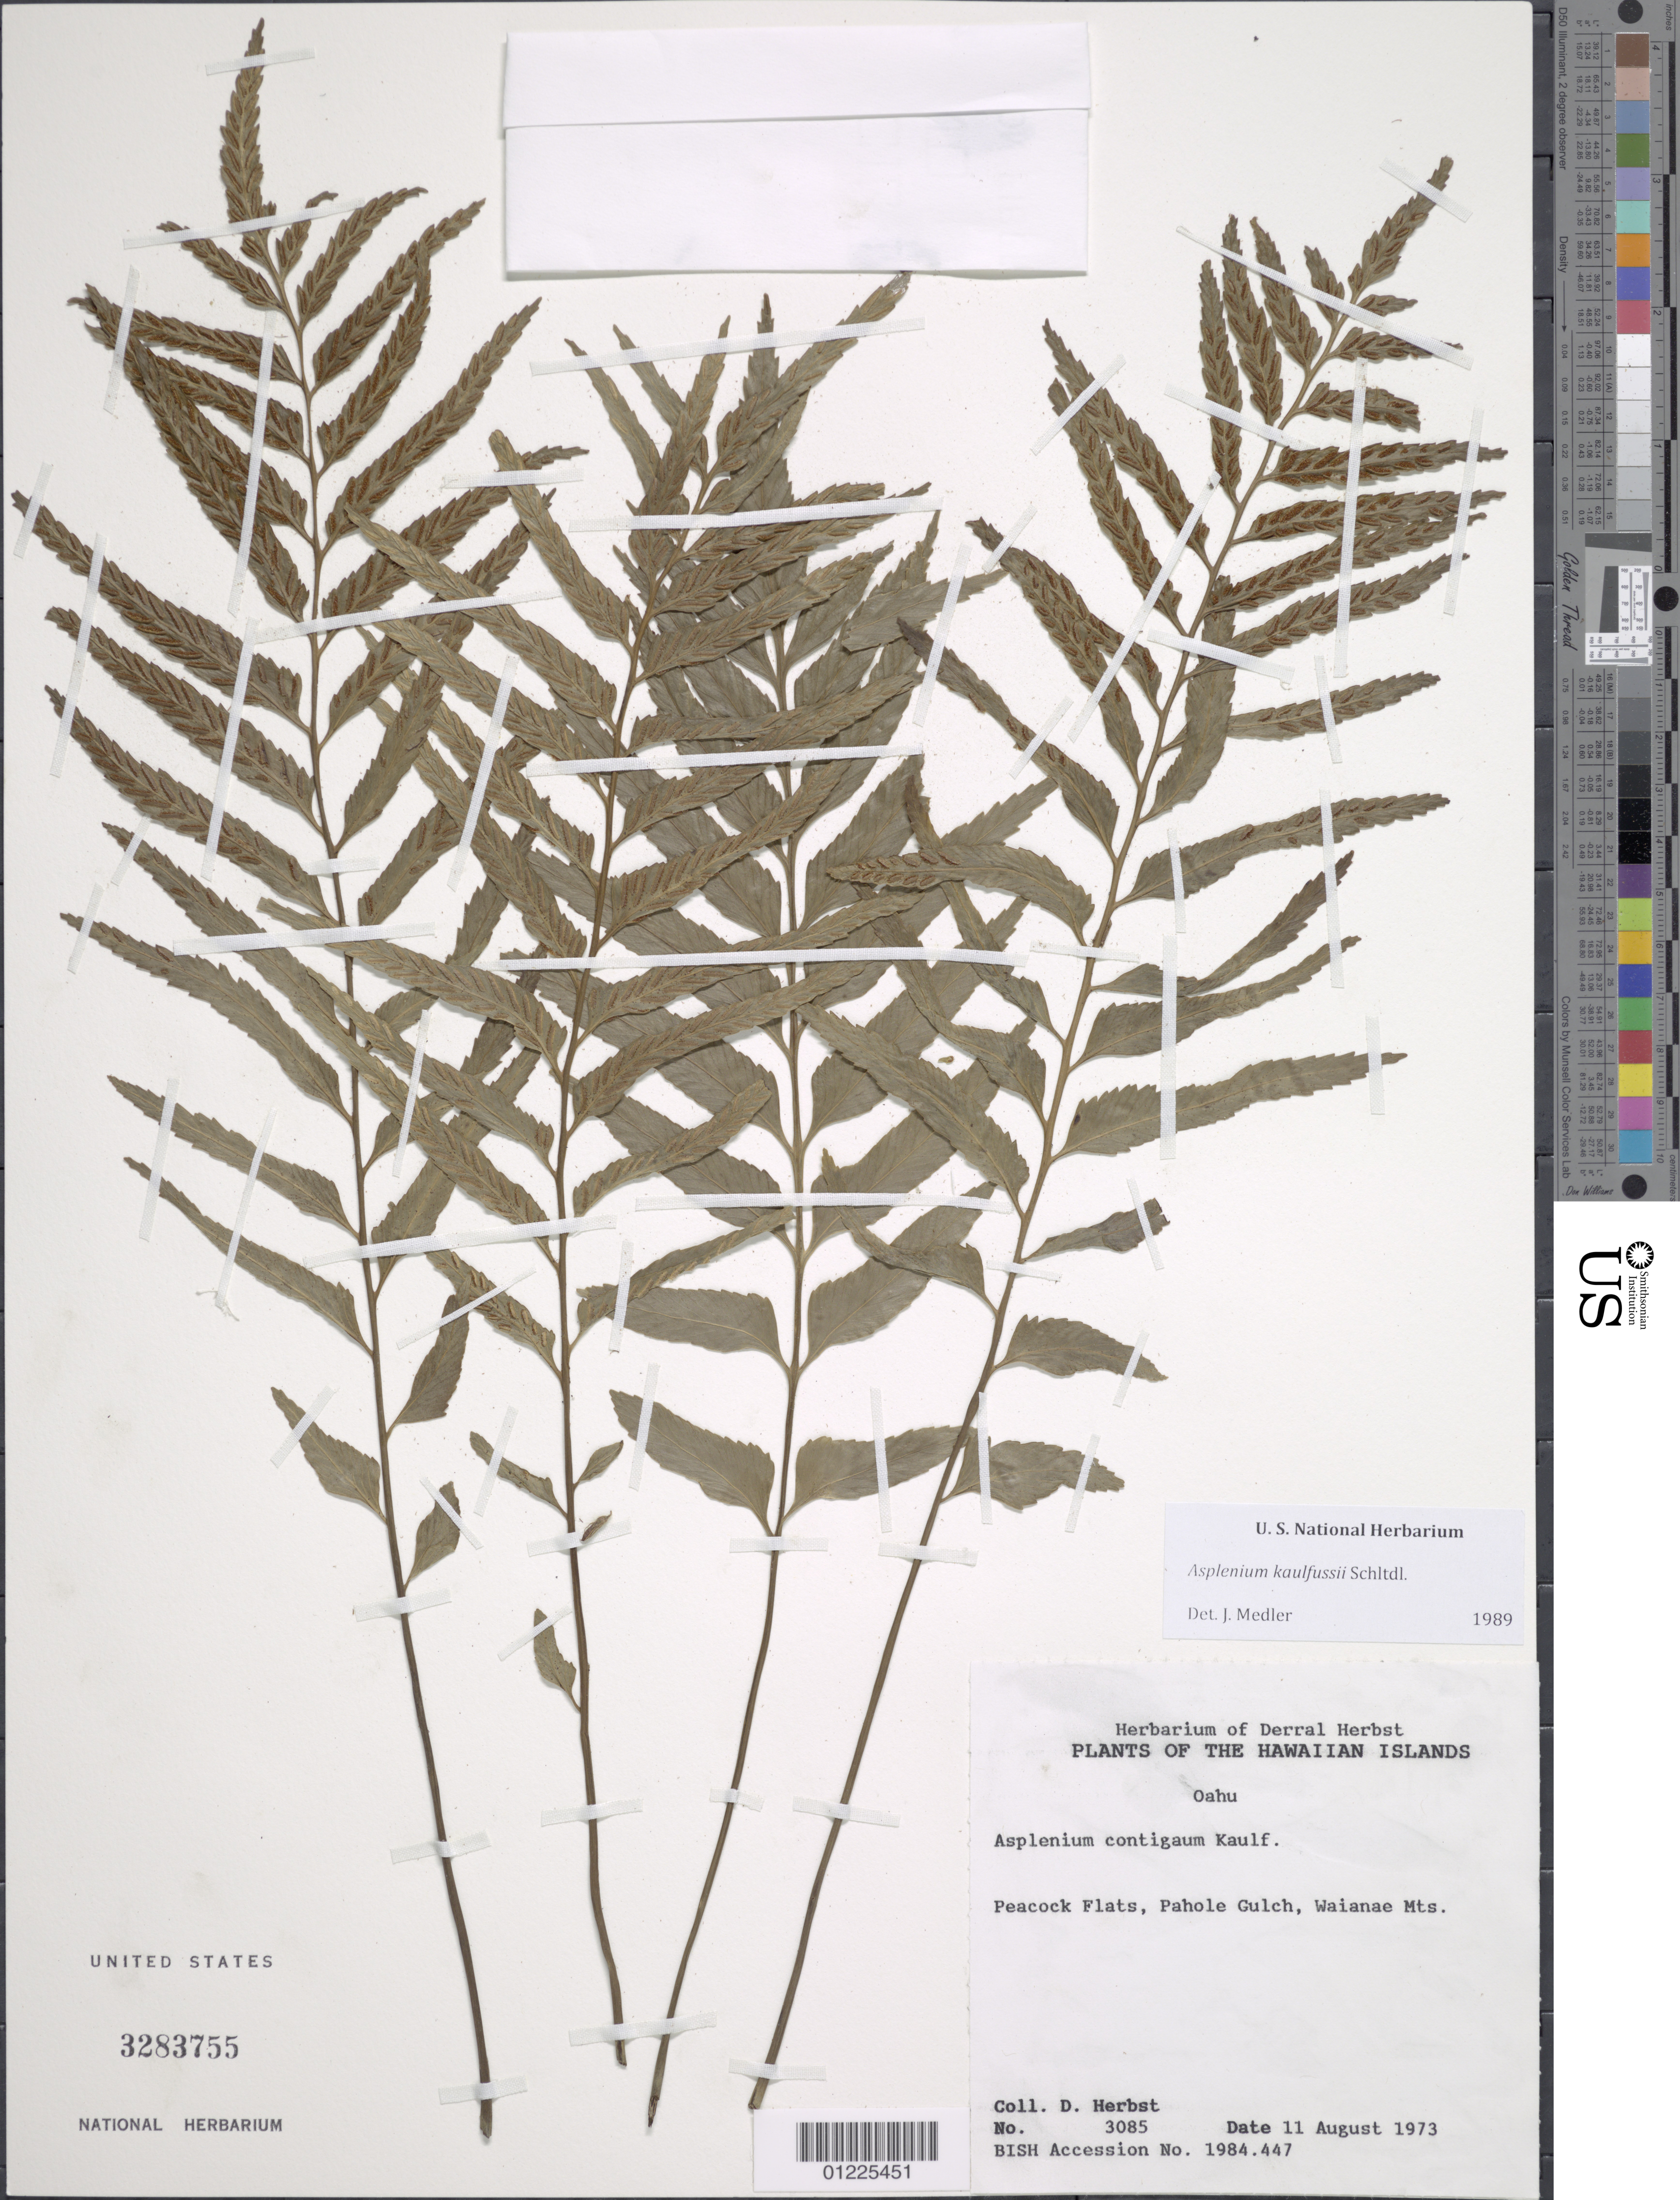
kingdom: Plantae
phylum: Tracheophyta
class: Polypodiopsida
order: Polypodiales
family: Aspleniaceae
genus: Asplenium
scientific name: Asplenium kaulfussii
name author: Schltdl.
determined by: Medler, J.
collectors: D. R. Herbst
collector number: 3085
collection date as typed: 11 Aug 1973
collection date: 1973-08-11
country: United States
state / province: Hawaii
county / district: Honolulu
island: Oahu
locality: Peacock Flats, Pahole Gulch, Waianae Mts.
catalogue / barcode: US 3283755